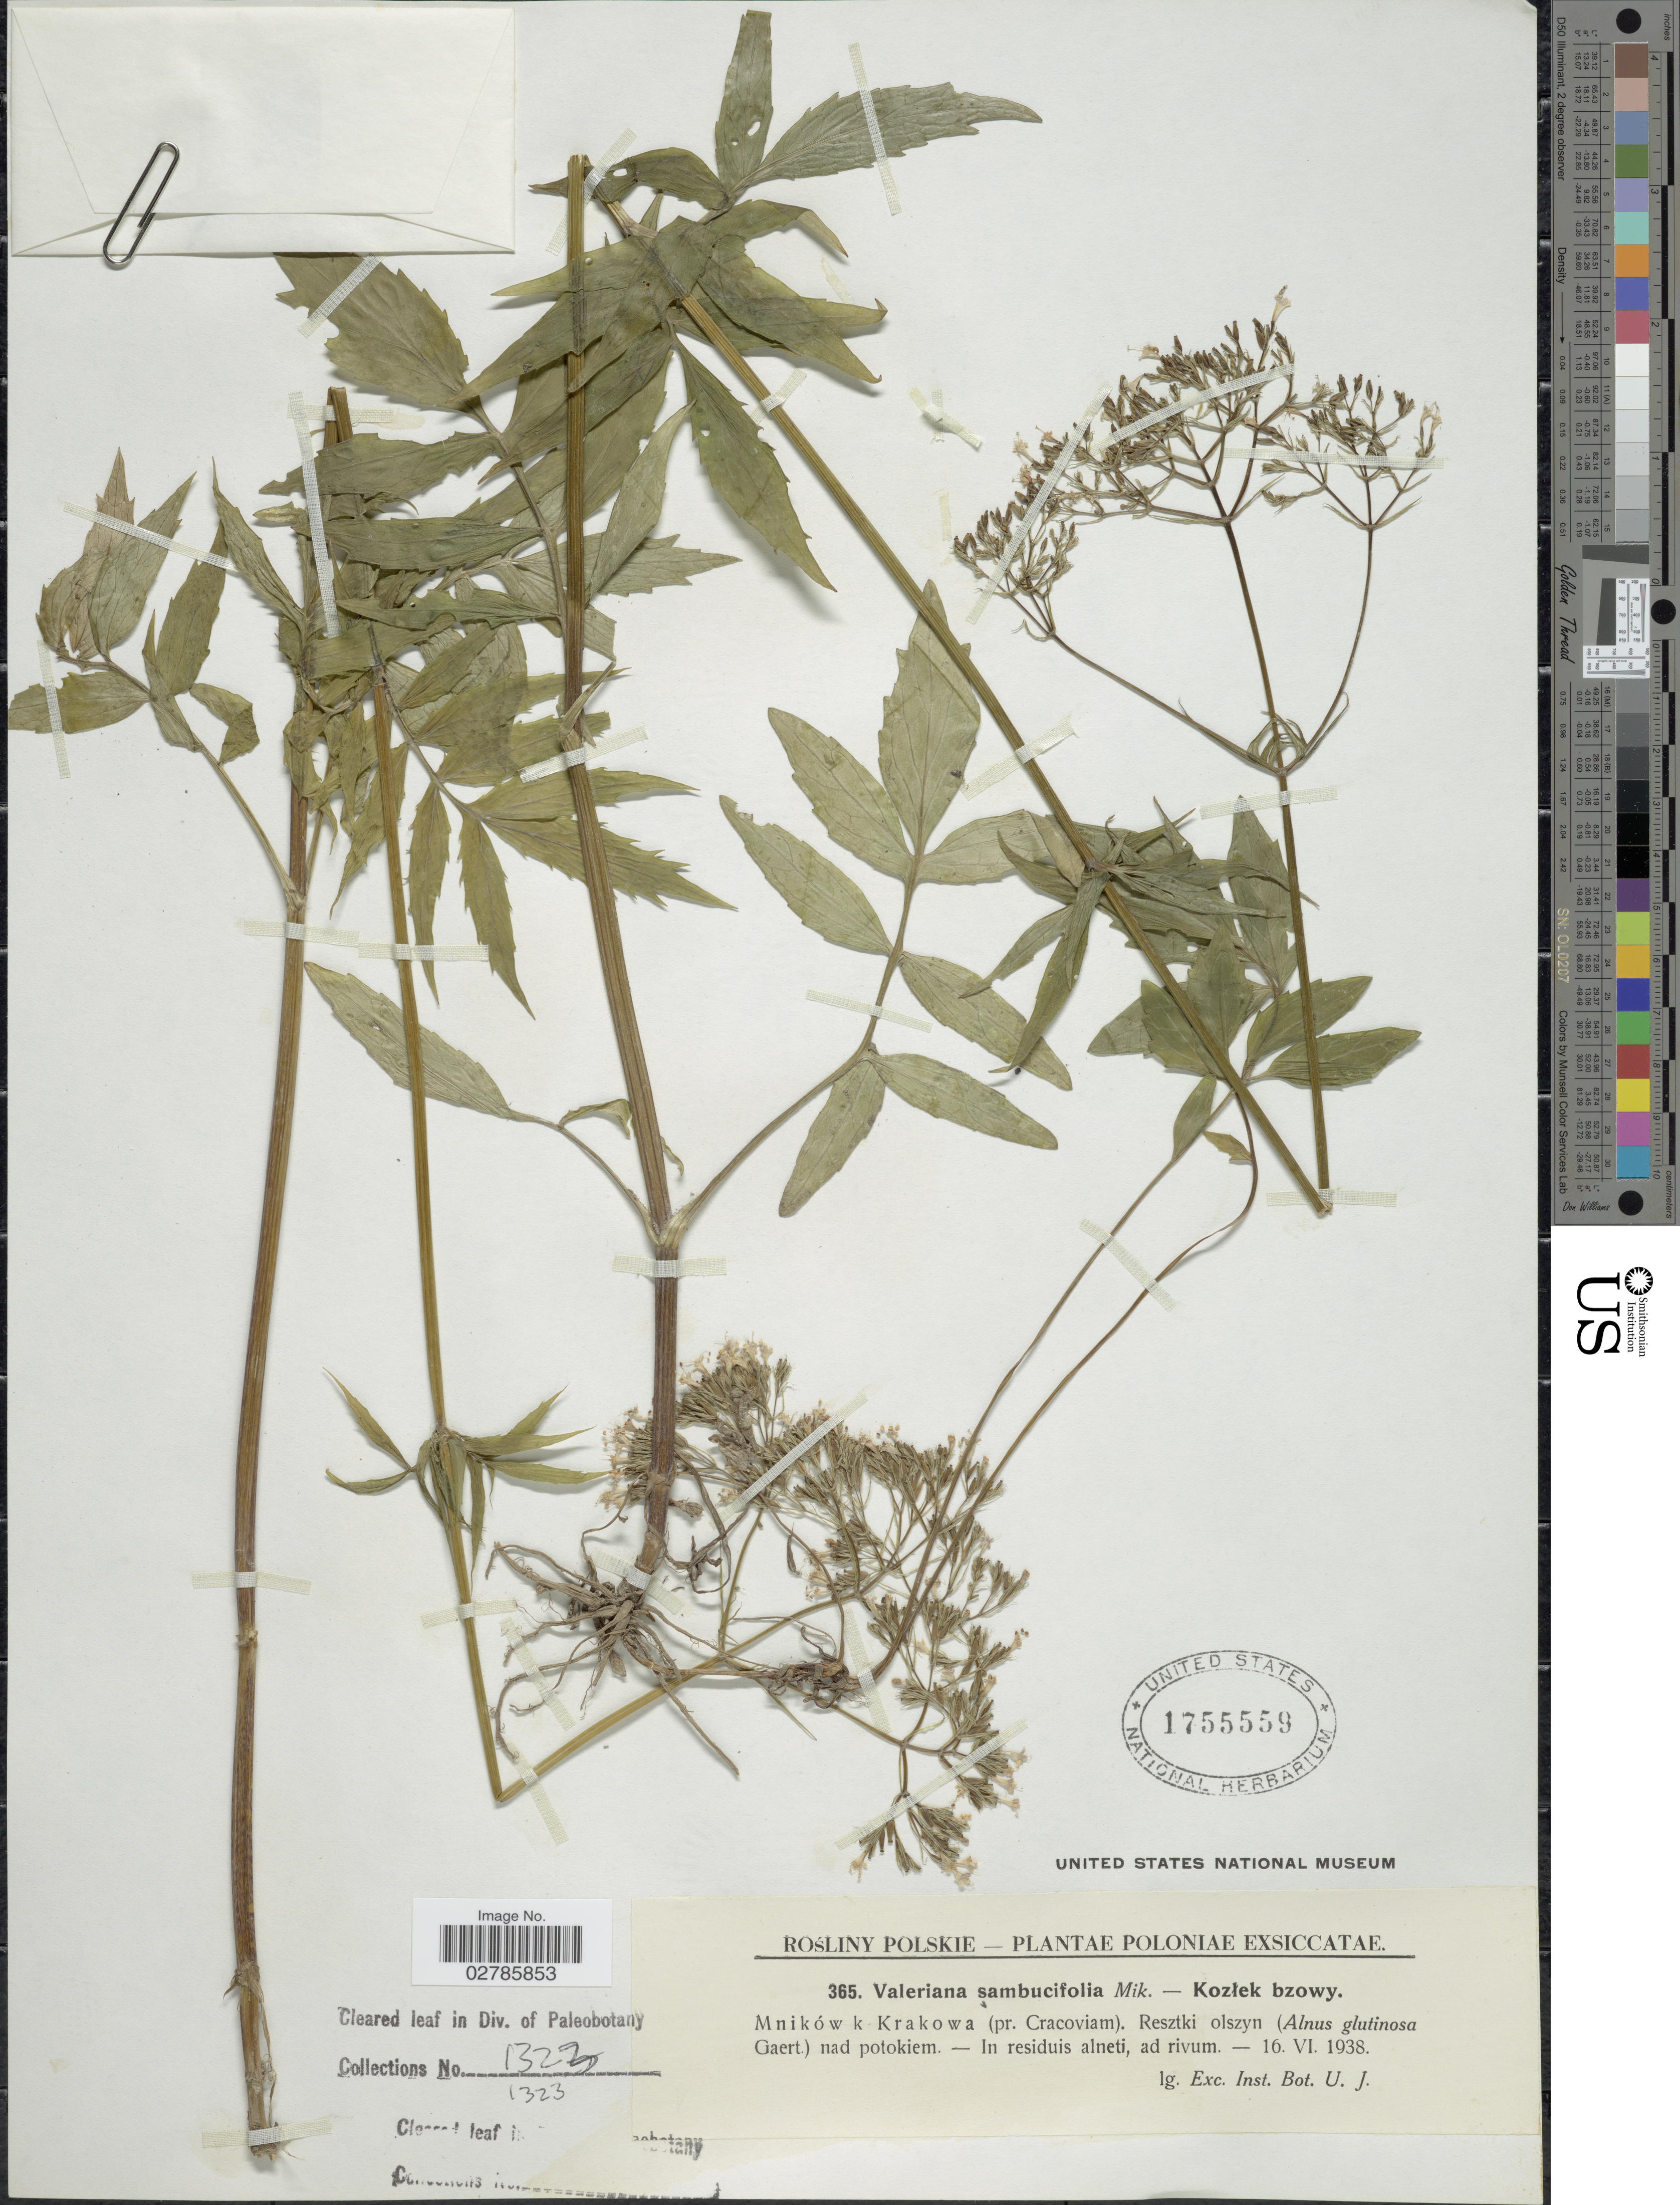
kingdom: Plantae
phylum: Tracheophyta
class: Magnoliopsida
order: Dipsacales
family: Caprifoliaceae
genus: Valeriana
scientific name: Valeriana sambucifolia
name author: J.C. Mikan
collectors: Exch. Inst. Bot. U.J.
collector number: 365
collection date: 1938-06-16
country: Poland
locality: Poloniae. Mników k Krakowa (pr. Cracoviam). Resztki olszyn (Alnus glutinosa Gaert.) nad potokiem. - In residuis alneti, ad rivum.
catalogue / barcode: US 1755559